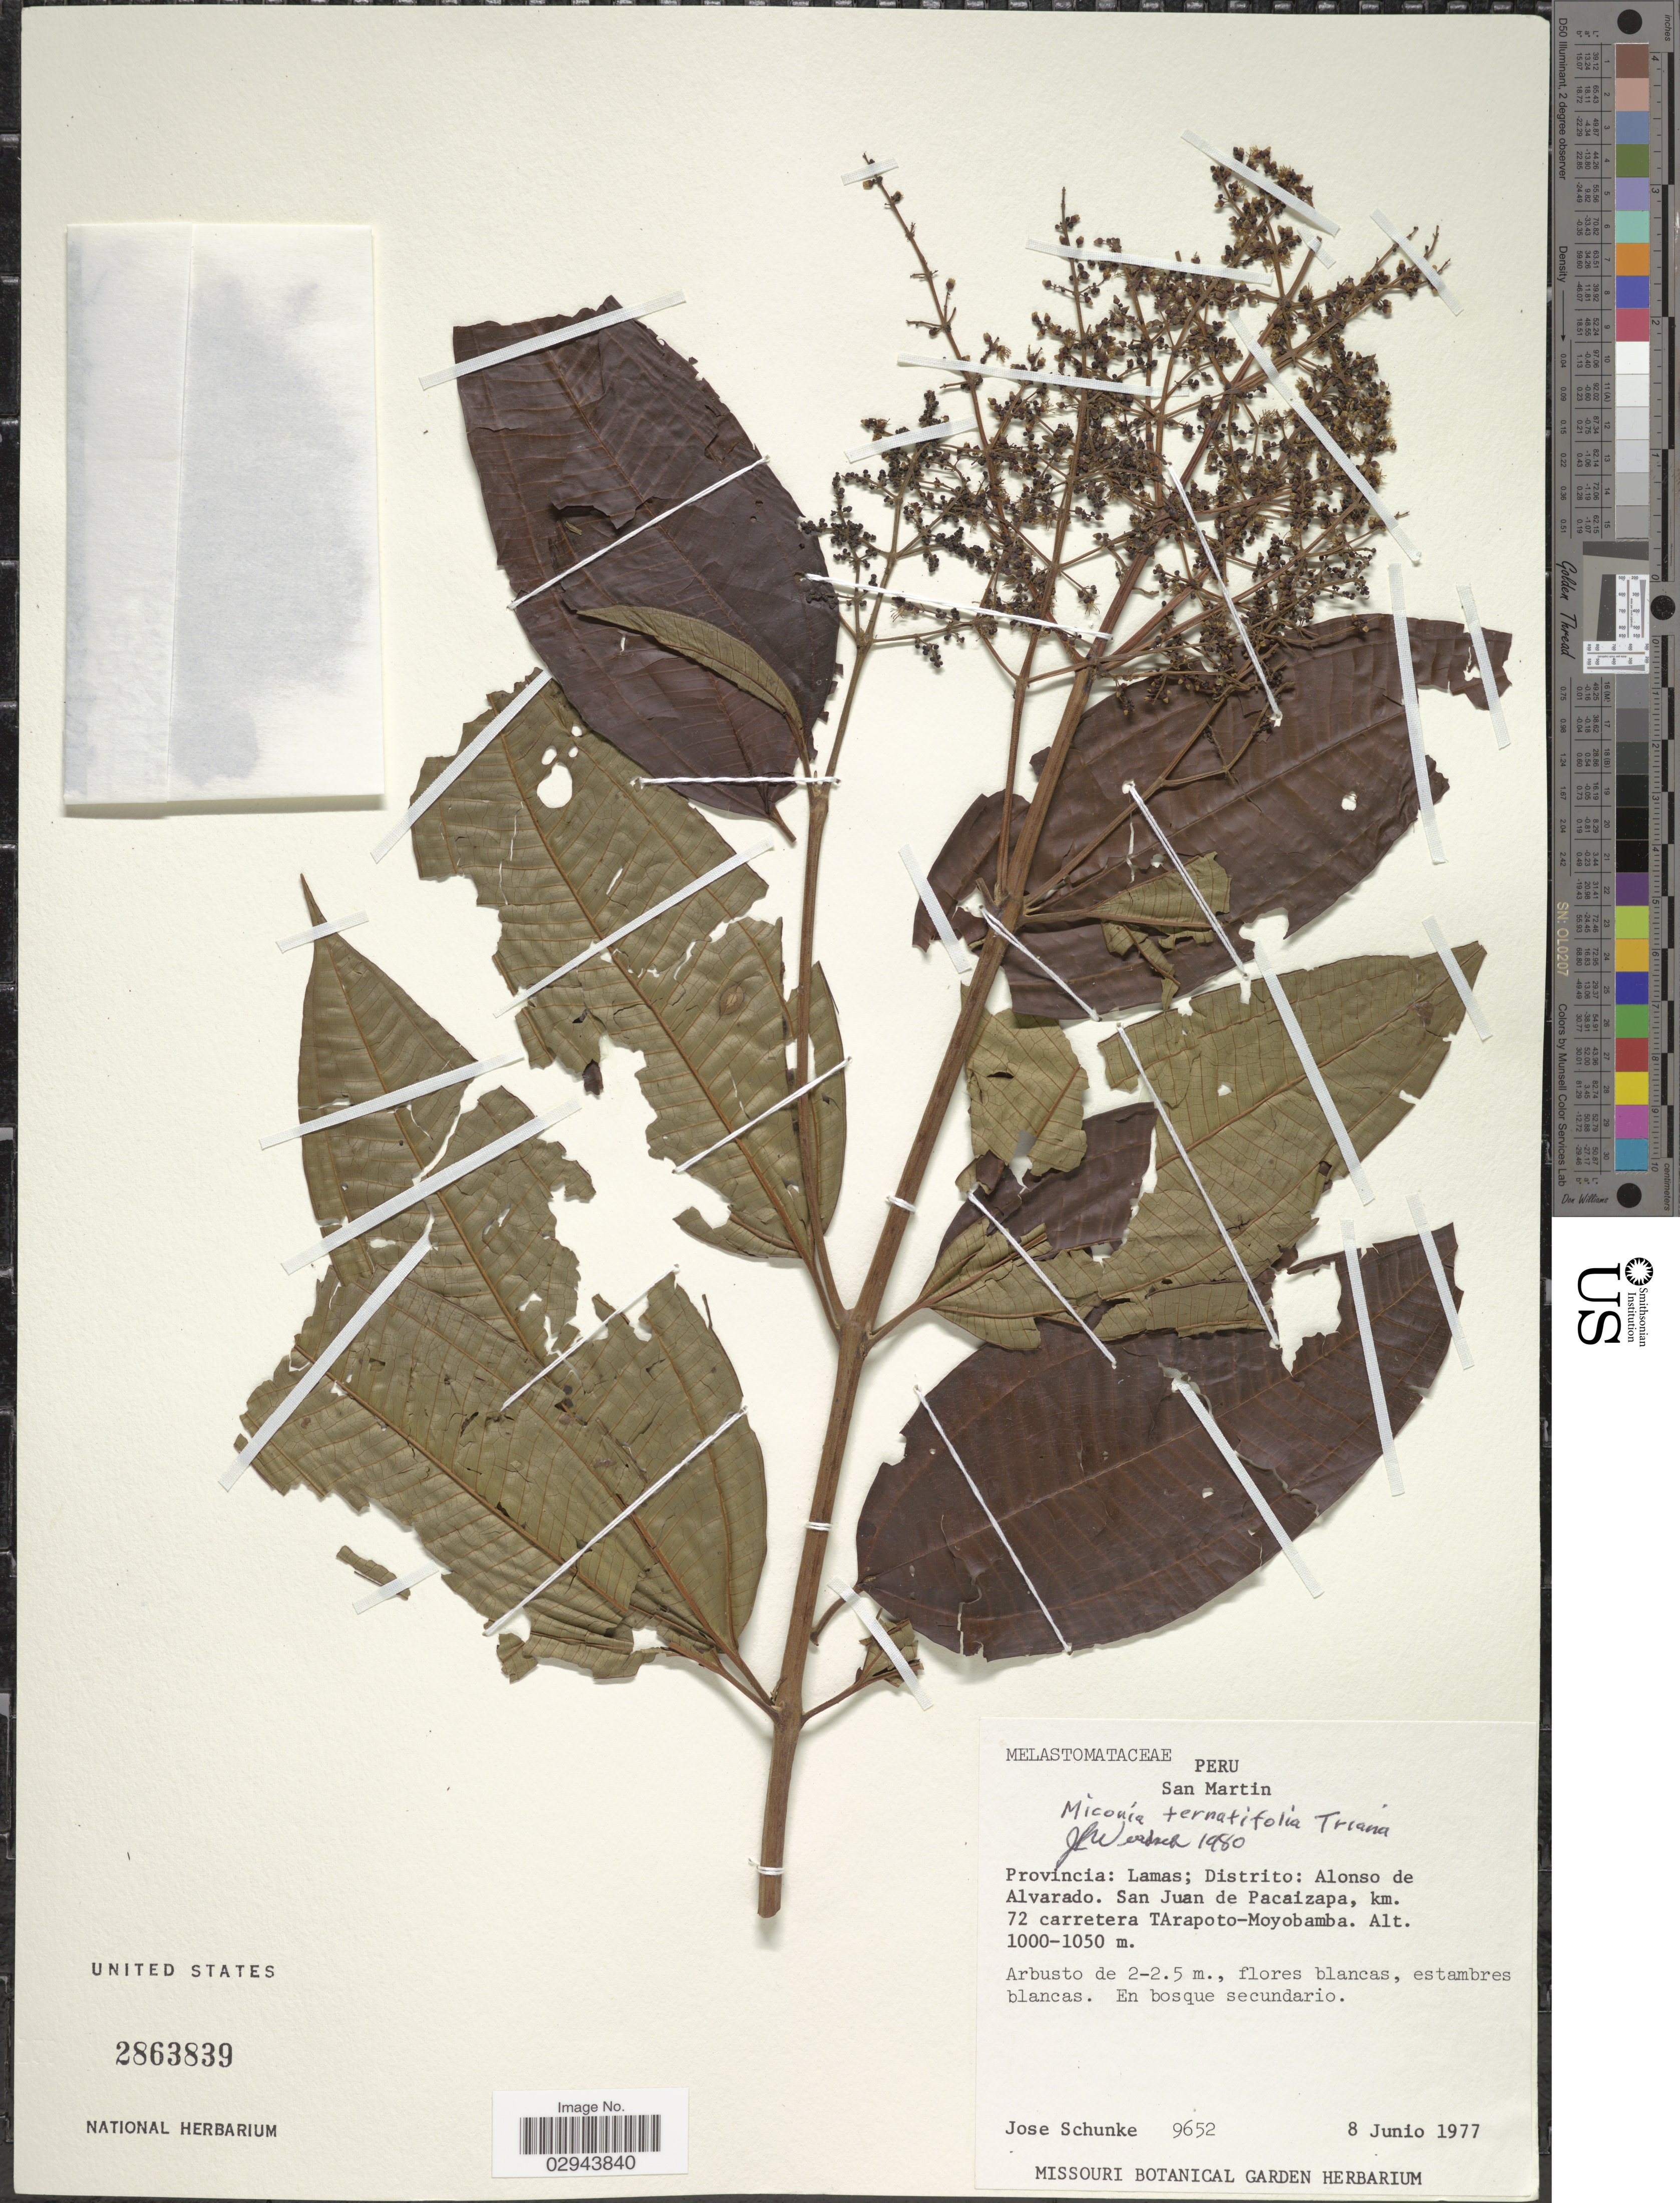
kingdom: Plantae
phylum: Tracheophyta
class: Magnoliopsida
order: Myrtales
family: Melastomataceae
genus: Miconia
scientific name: Miconia ternatifolia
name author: Triana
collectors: J. M. Schunke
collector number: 9652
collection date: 1977-06-08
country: Peru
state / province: San Martín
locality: Provincia: Lamas; Distrito: Alonso de Alvarado. San Juan de Pacaizapa, km. 72 carretera TArapoto-Moyobamba.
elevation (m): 1000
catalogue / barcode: US 2863839